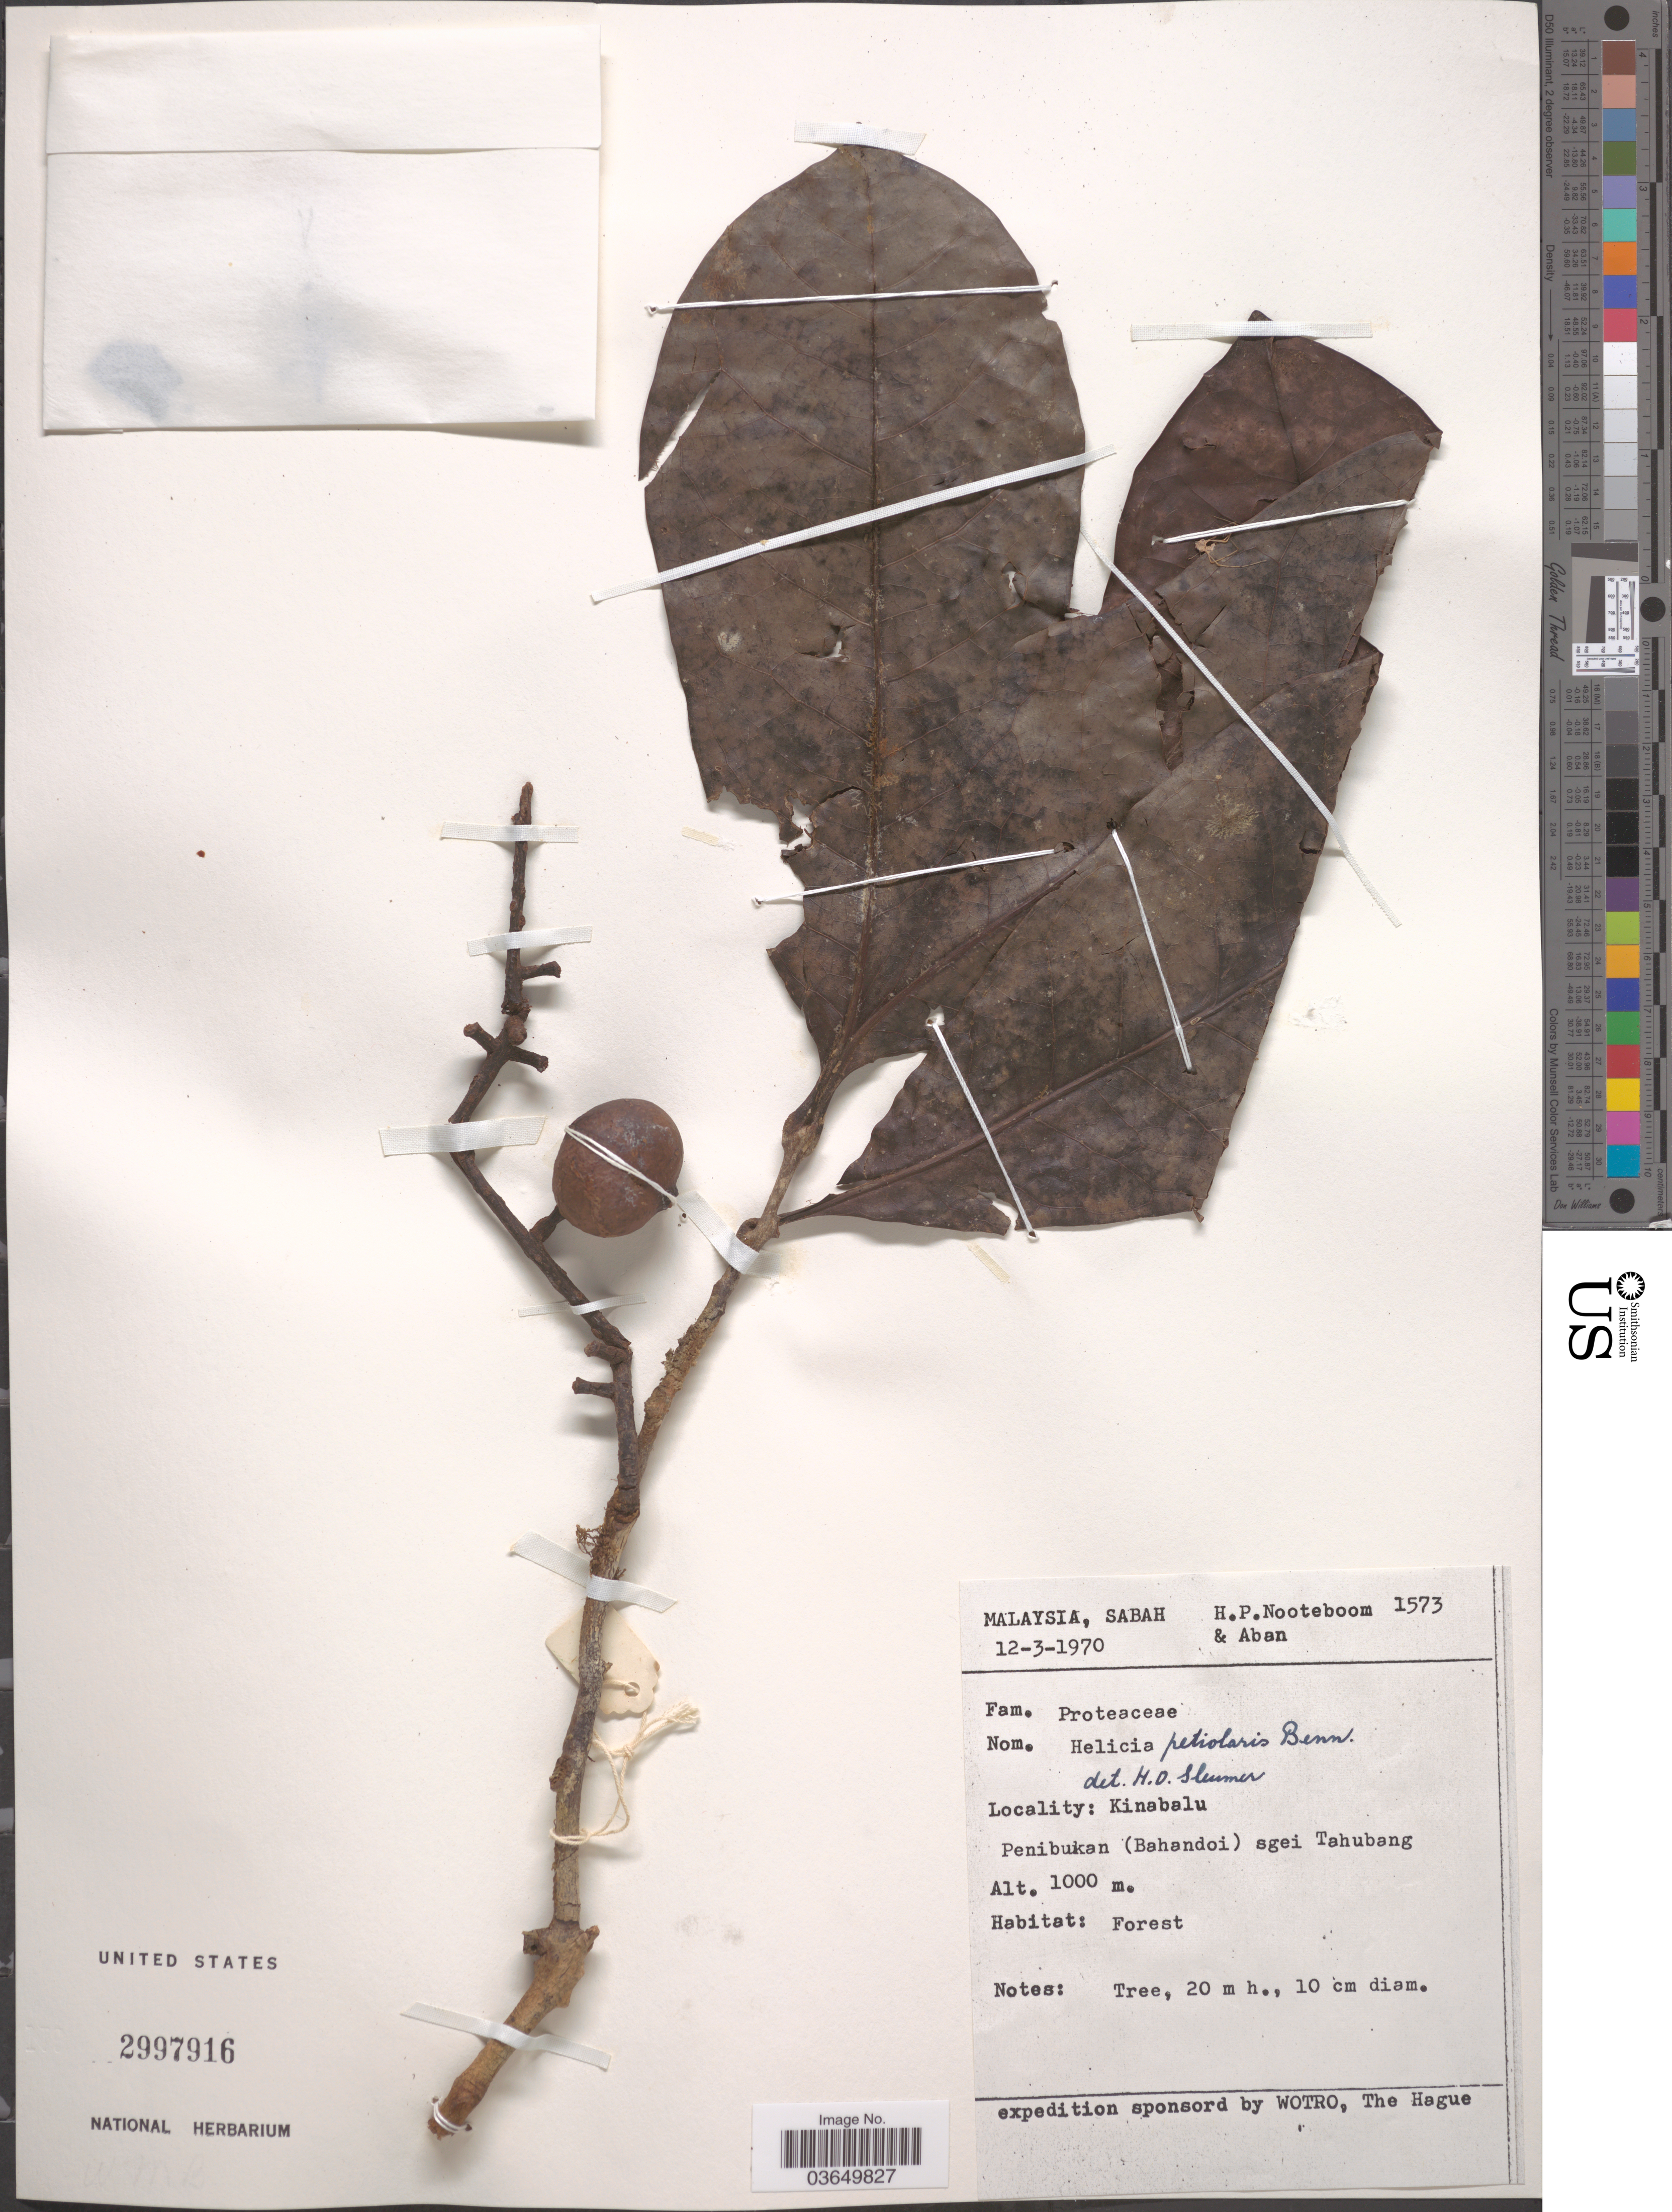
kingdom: Plantae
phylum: Tracheophyta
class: Magnoliopsida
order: Proteales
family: Proteaceae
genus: Helicia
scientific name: Helicia petiolaris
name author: A.W. Benn.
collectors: H. P. Nooteboom & -- Aban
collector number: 1573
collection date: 1970-03-12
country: Malaysia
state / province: Sabah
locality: Kinabalu. Penibukan (Bahandoi) sgei Tahubang.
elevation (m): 1000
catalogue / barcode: US 2997916